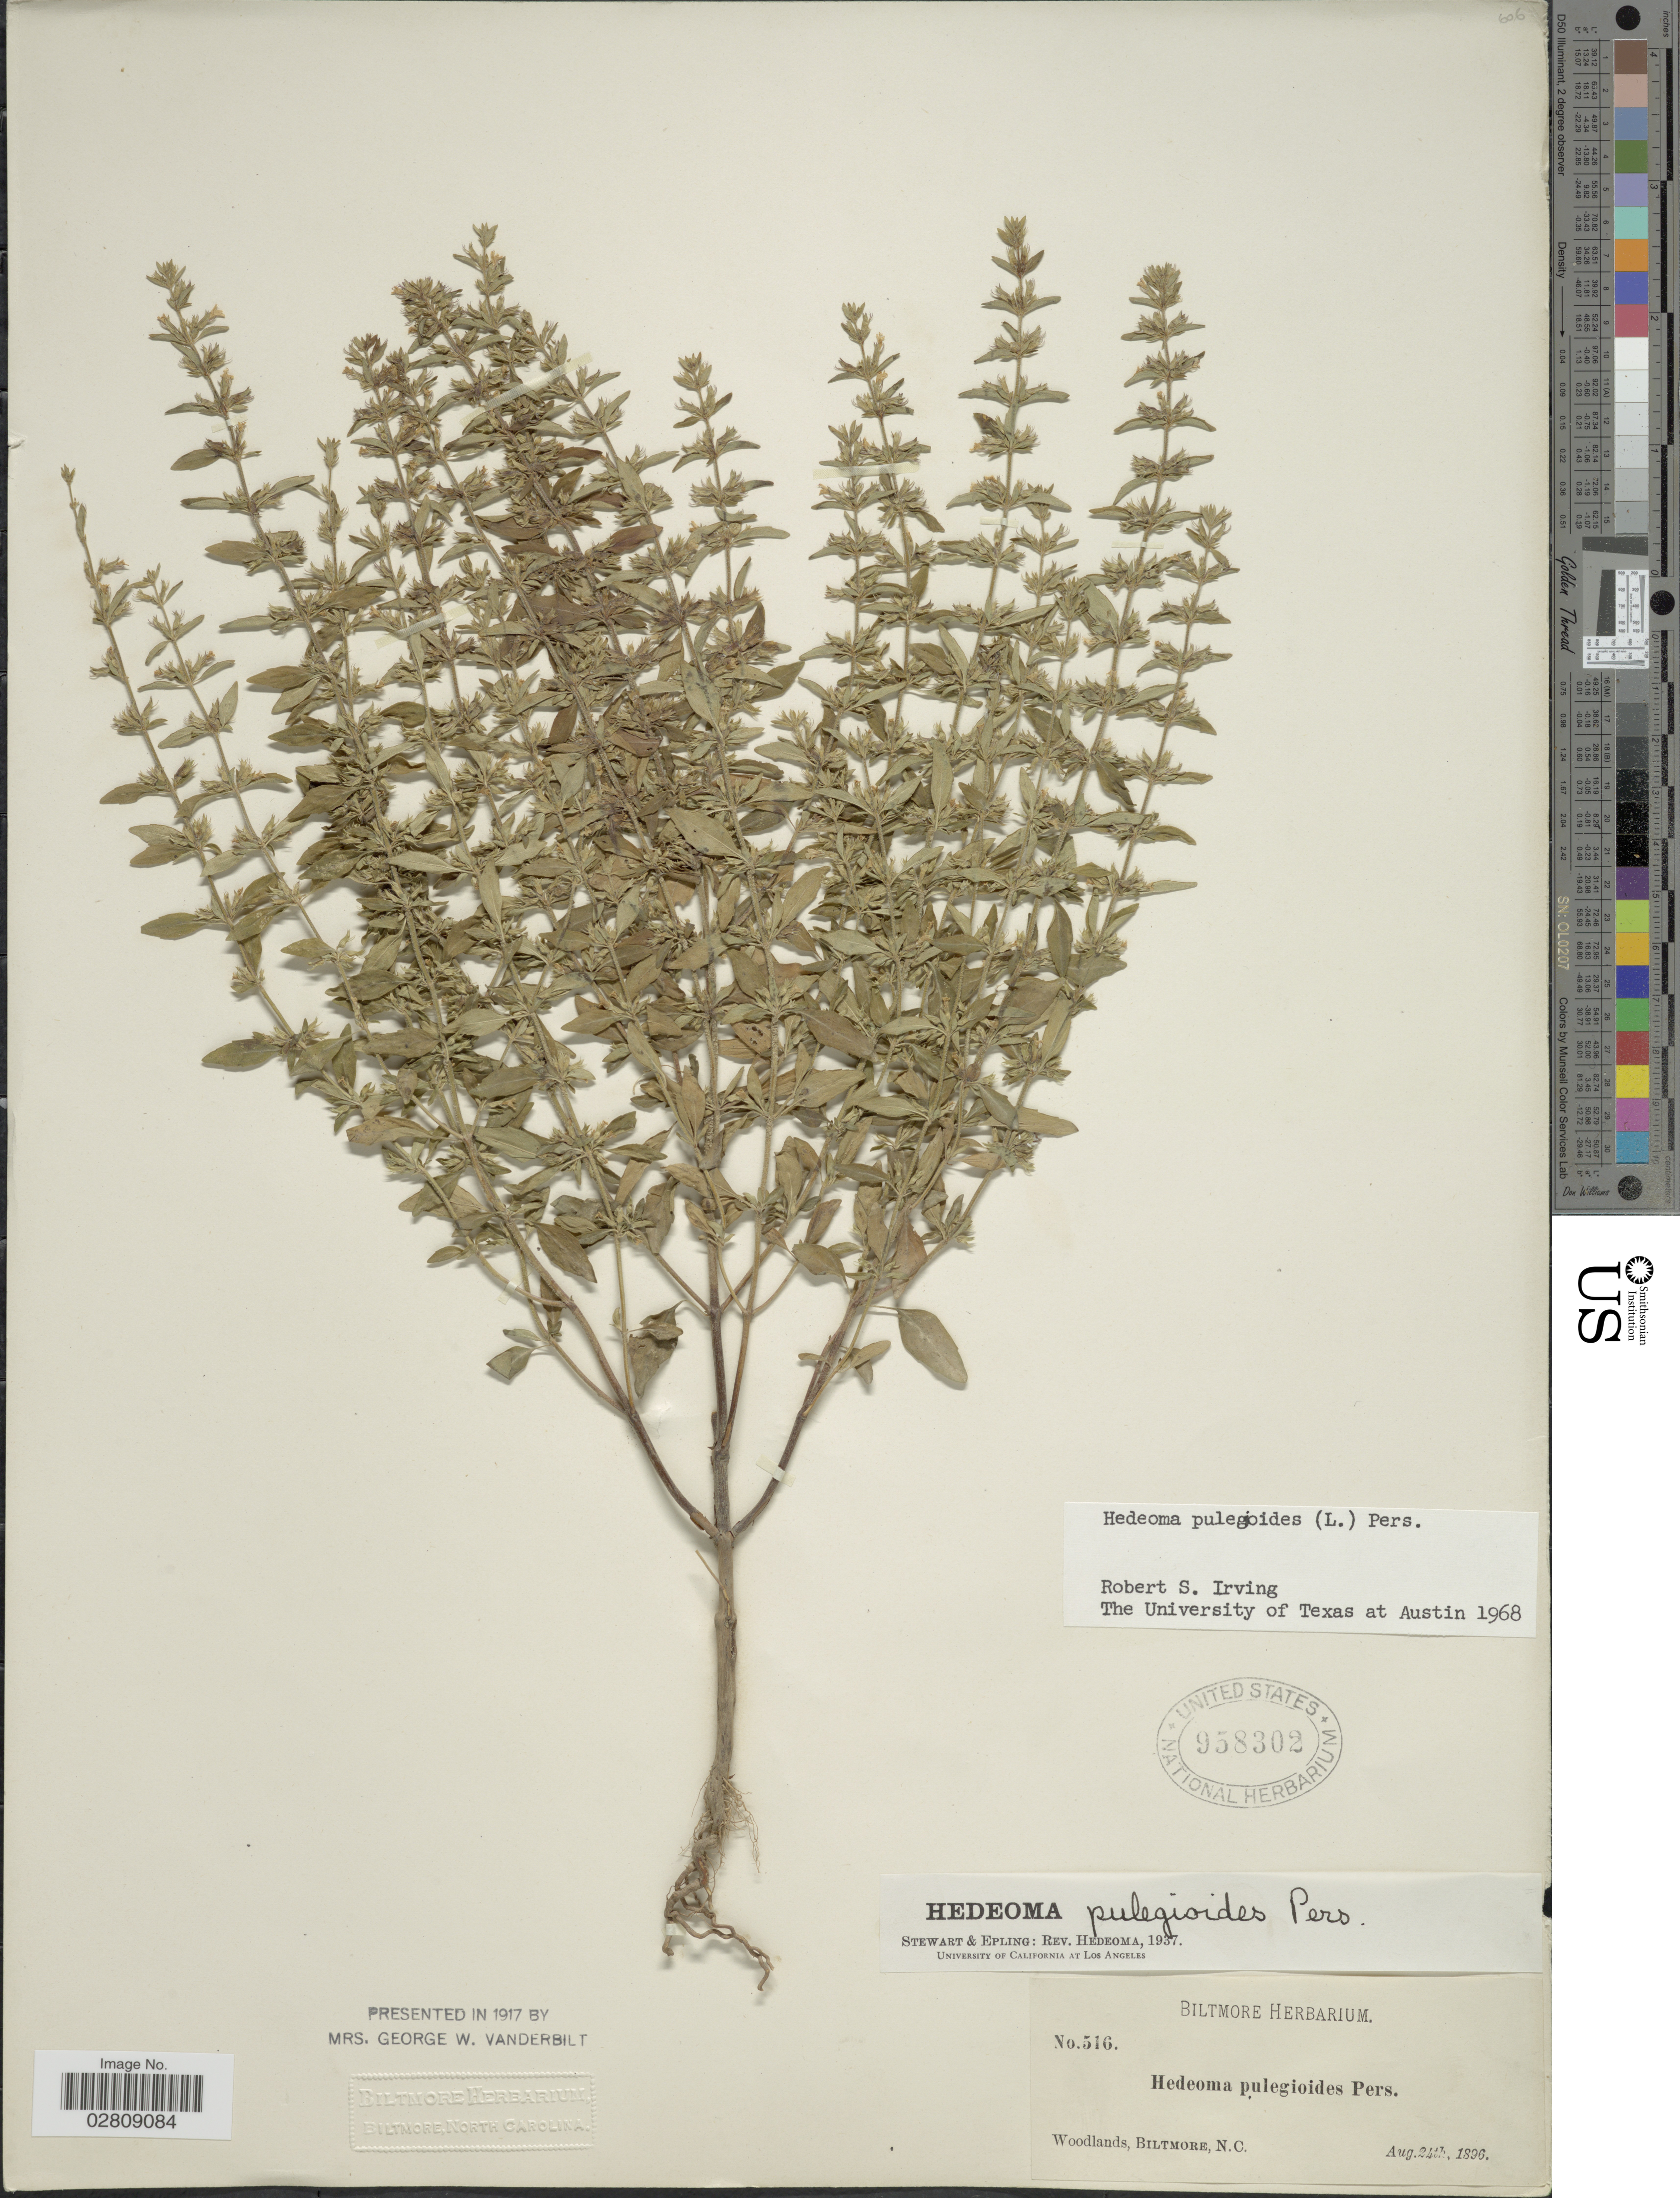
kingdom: Plantae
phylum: Tracheophyta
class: Magnoliopsida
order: Lamiales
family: Lamiaceae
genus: Hedeoma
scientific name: Hedeoma pulegioides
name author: (L.) Pers.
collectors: ex herb. Biltmore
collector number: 516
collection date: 1896-08-24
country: United States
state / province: North Carolina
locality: Biltmore.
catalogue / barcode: US 938302